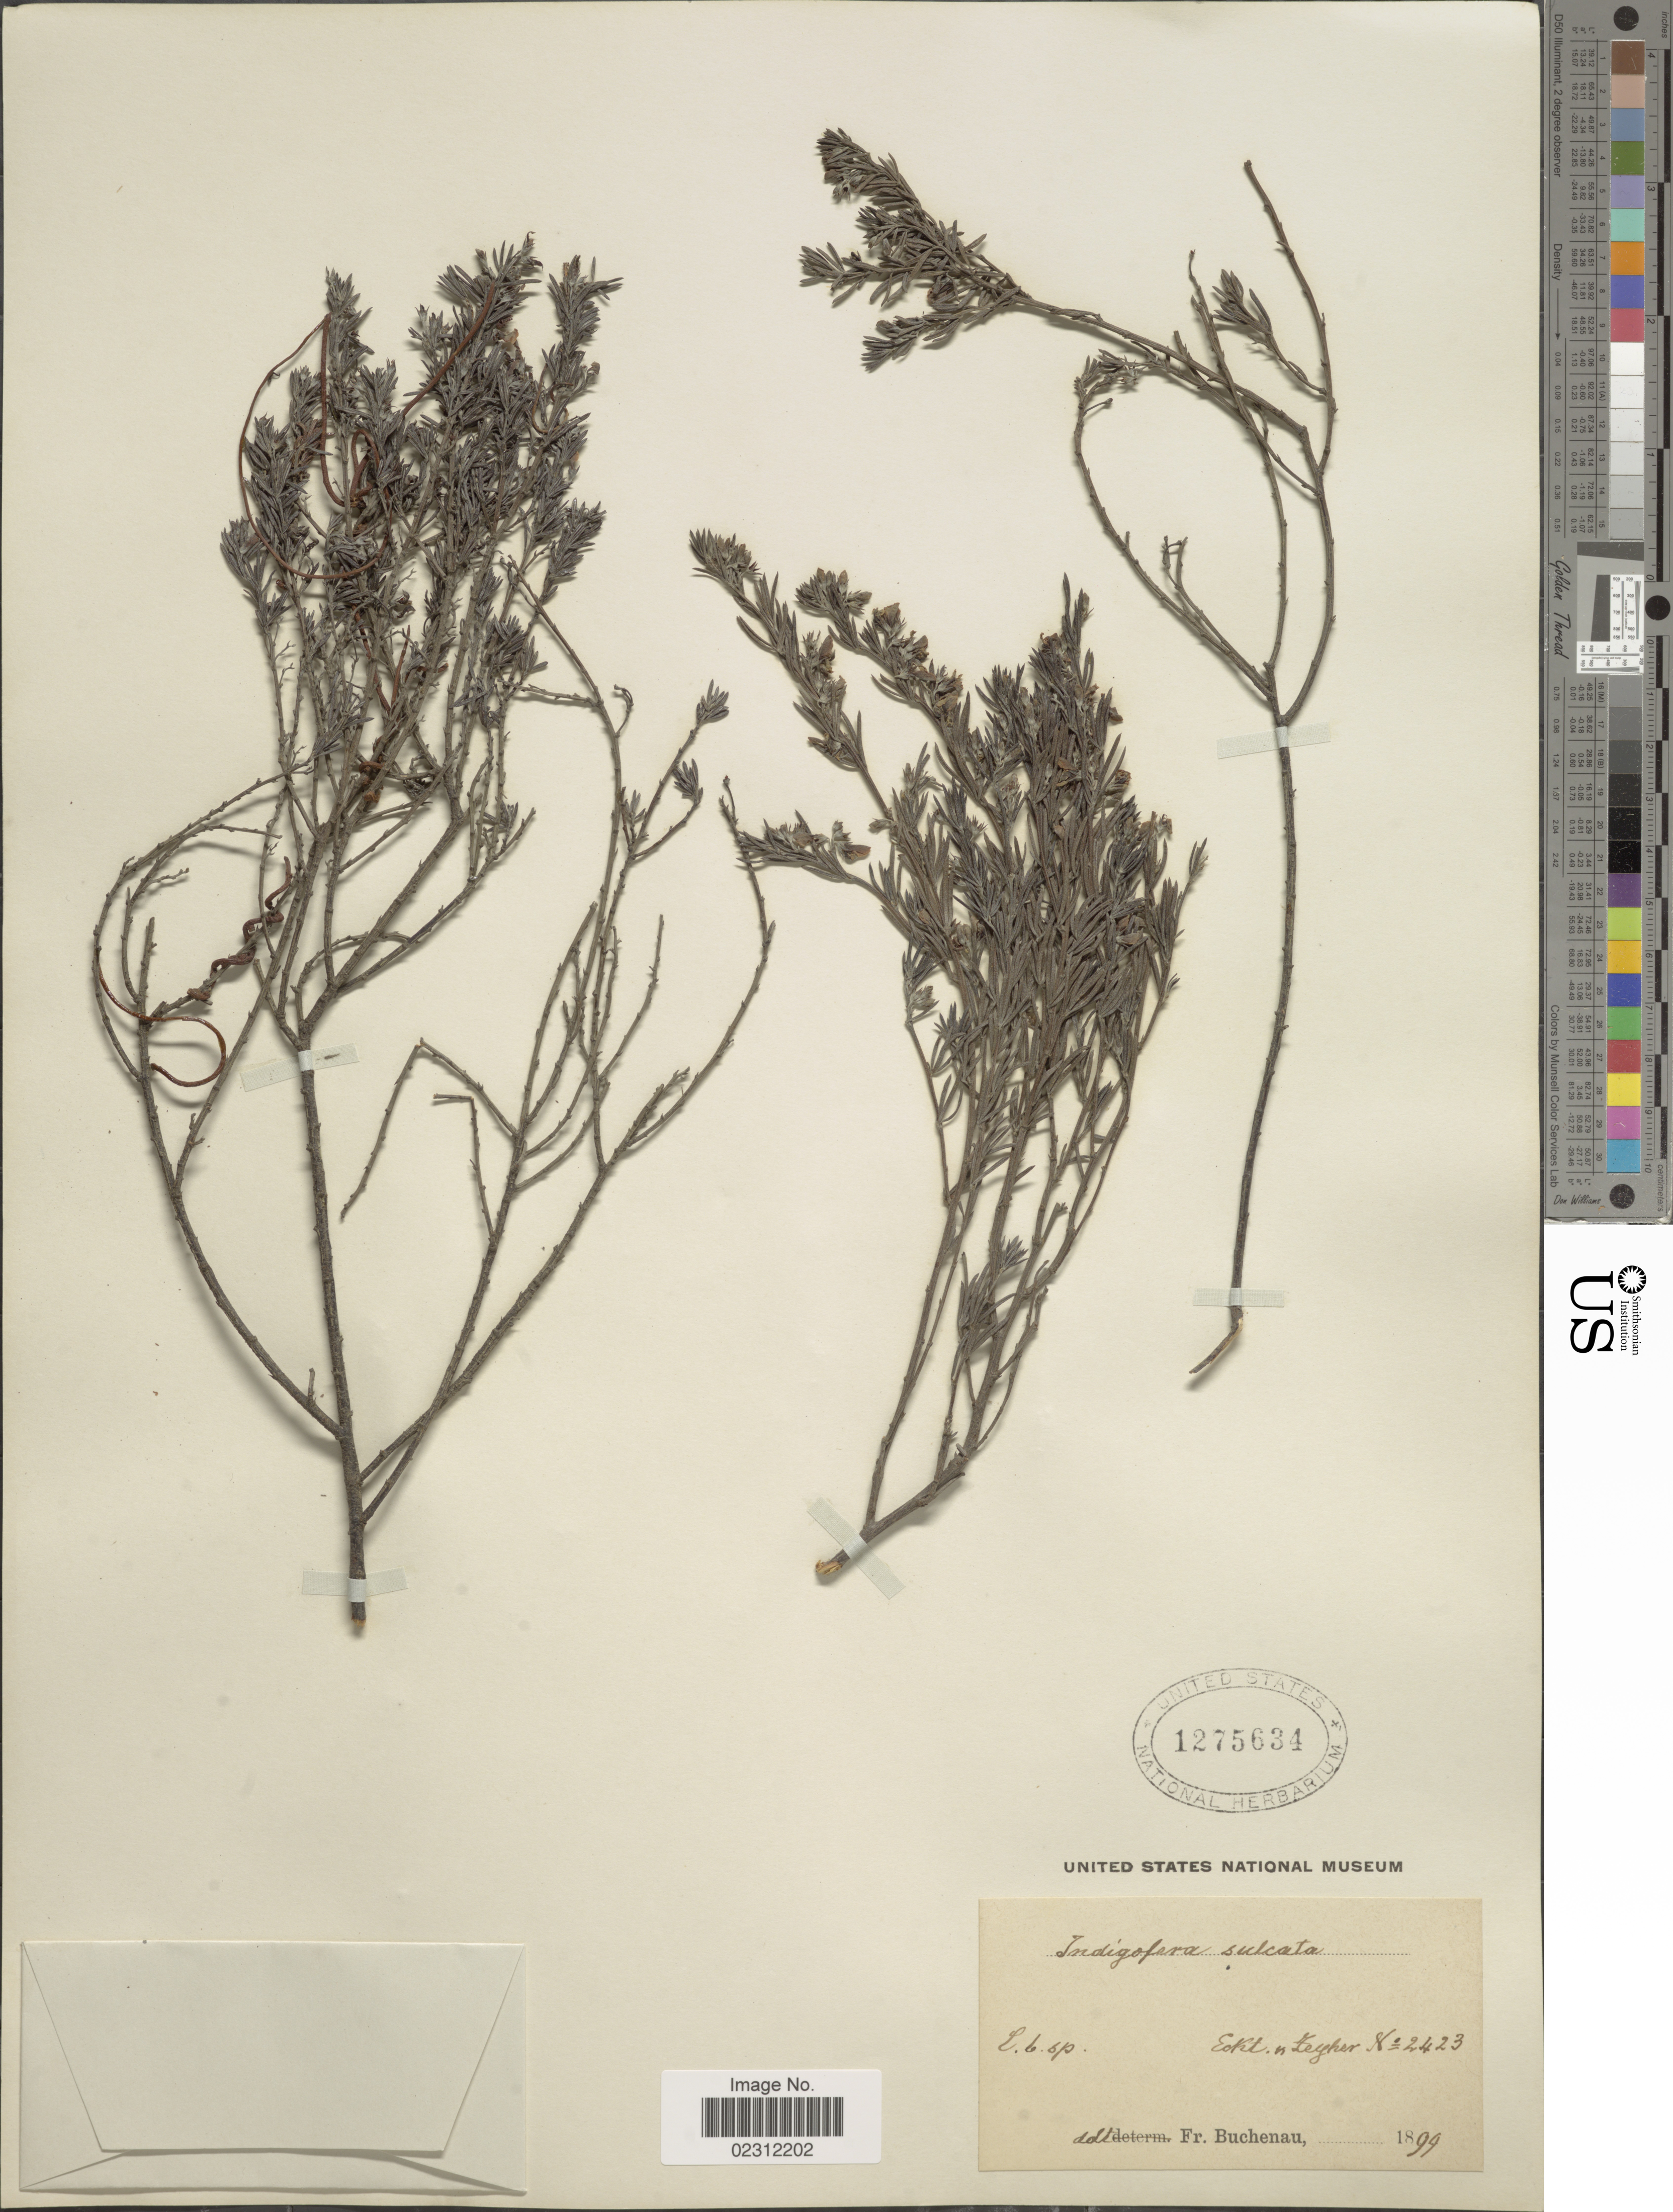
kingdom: Plantae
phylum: Tracheophyta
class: Magnoliopsida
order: Fabales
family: Fabaceae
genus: Indigofera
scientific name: Indigofera sulcata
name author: DC.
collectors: -. Ecklon & -. Zeyher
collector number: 2423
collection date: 1899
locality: Sulcata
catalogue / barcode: US 1275634